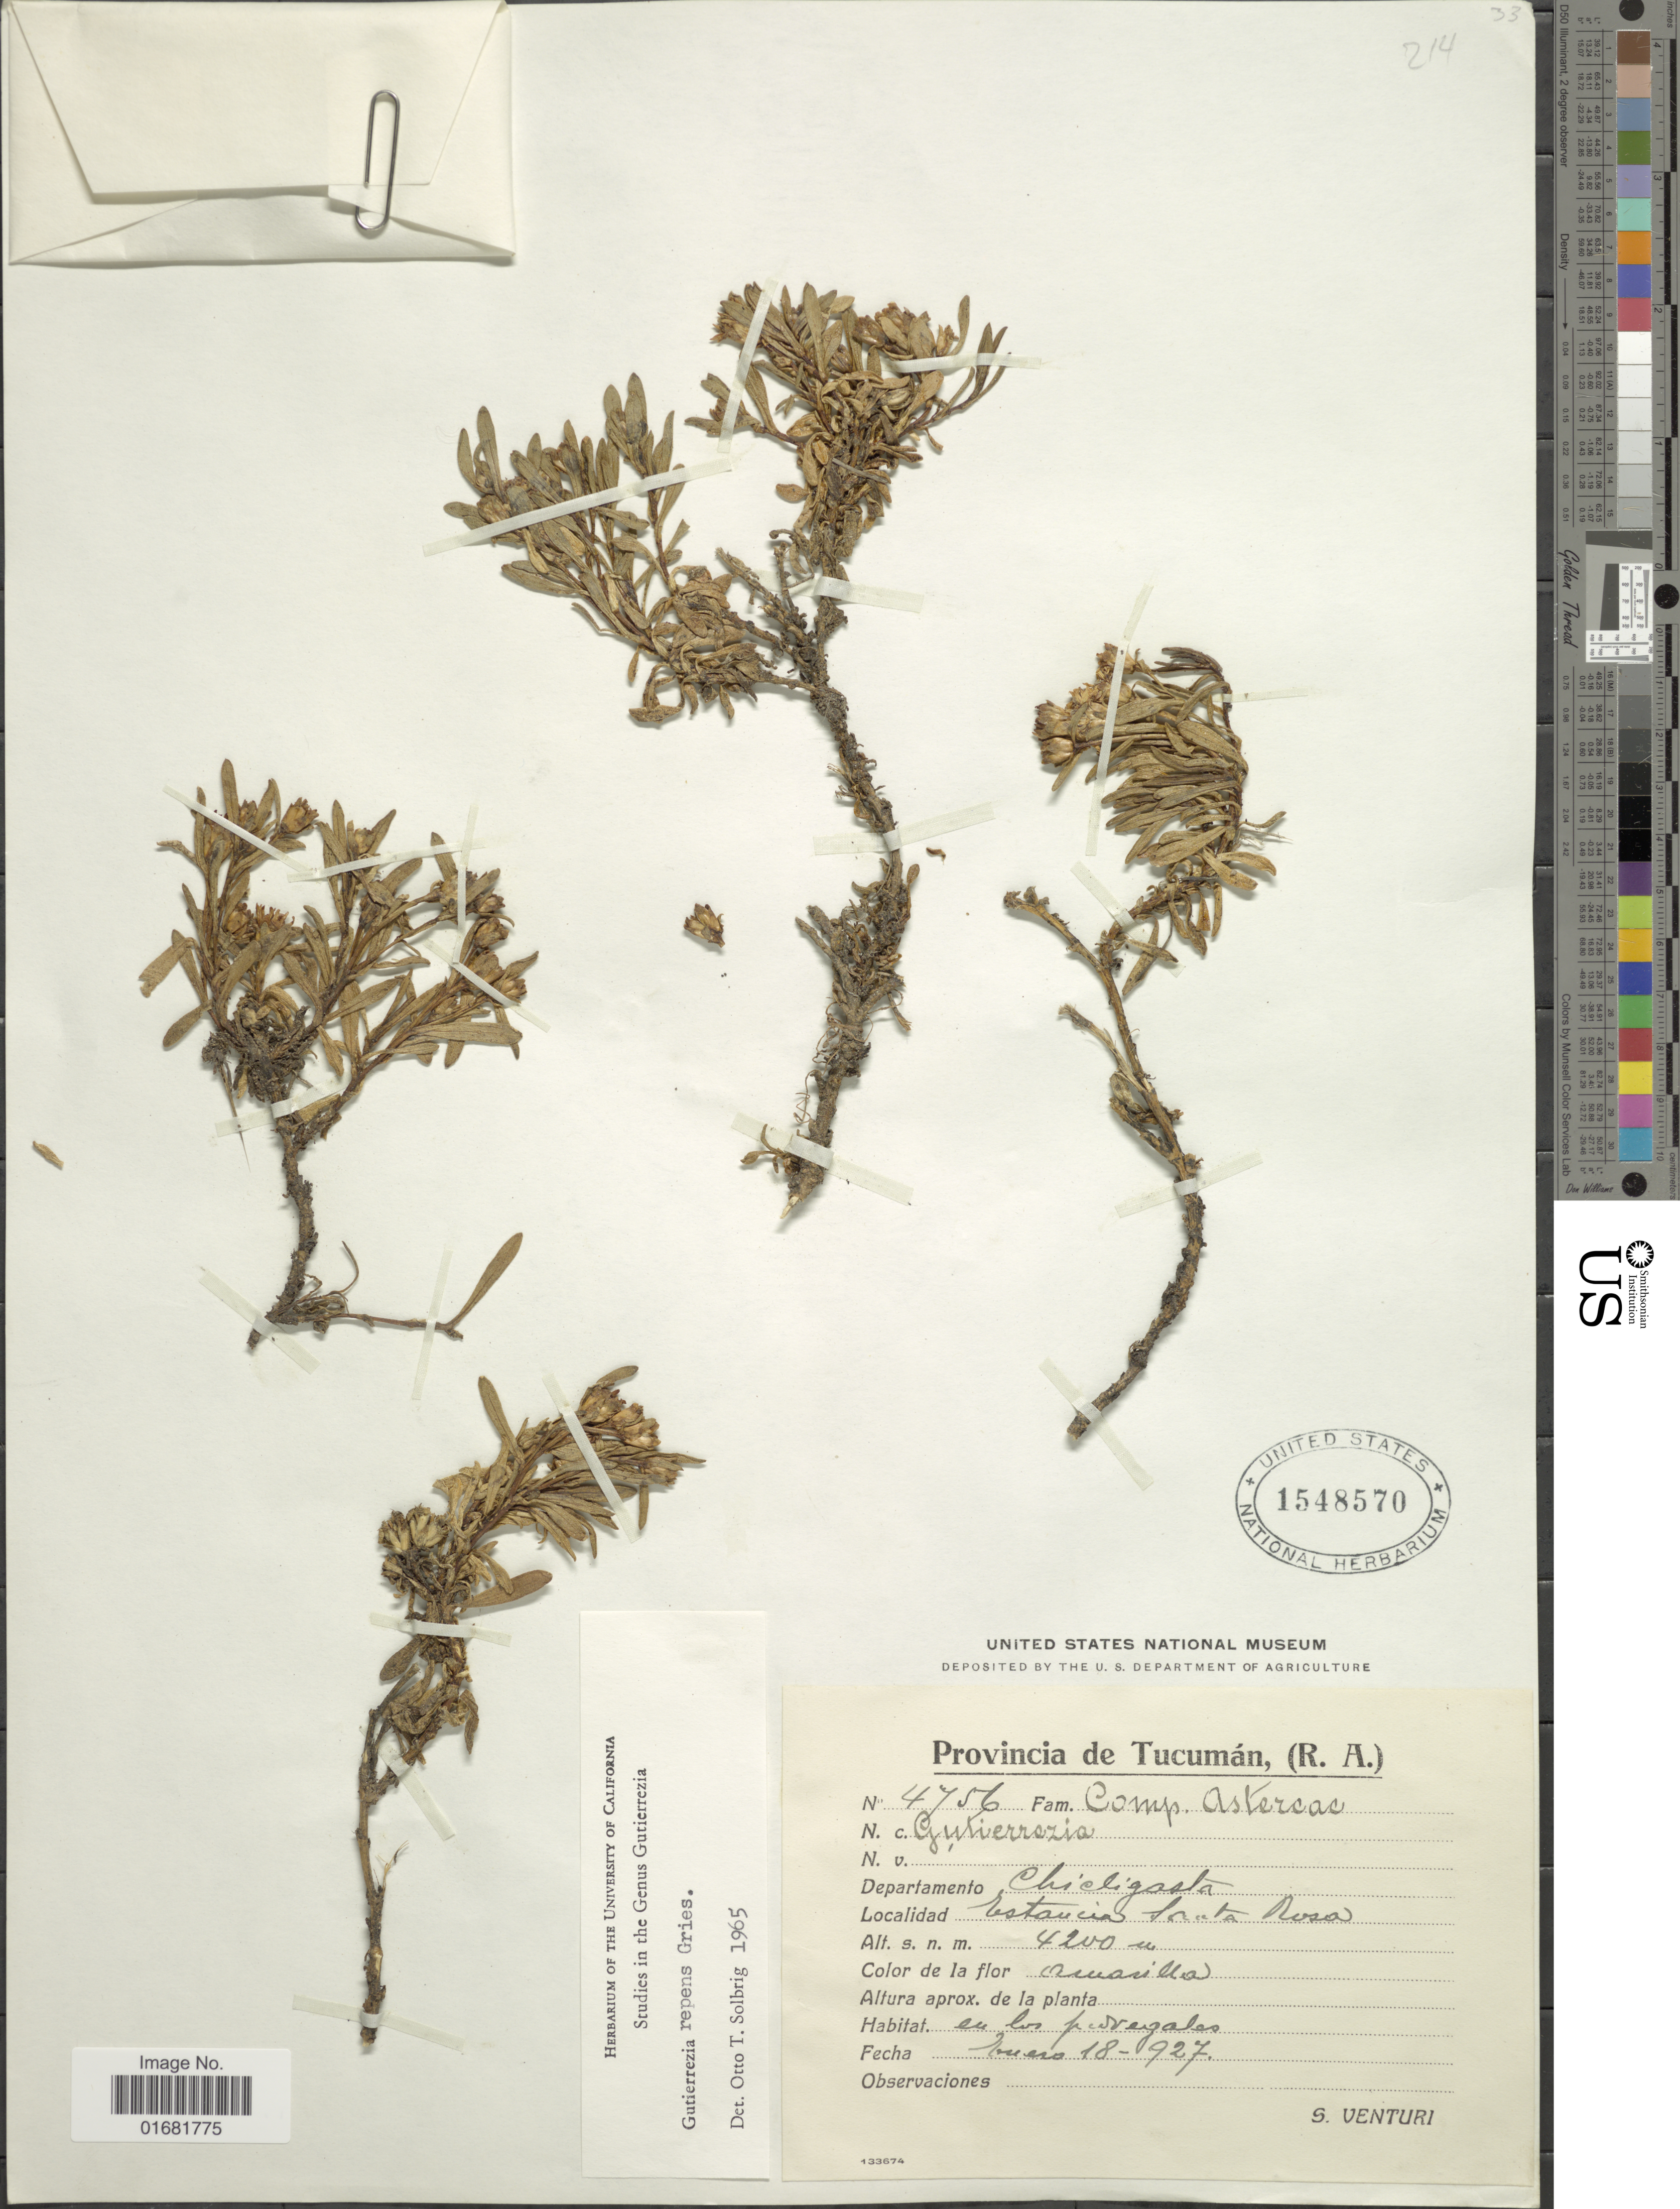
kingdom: Plantae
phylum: Tracheophyta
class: Magnoliopsida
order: Asterales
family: Asteraceae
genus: Gutierrezia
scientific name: Gutierrezia repens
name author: Griseb.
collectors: S. Venturi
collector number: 4756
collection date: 1927-01-18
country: Argentina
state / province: Tucuman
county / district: Chicligasta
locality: Estancia Santa Rosa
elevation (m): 4200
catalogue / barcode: US 1548570